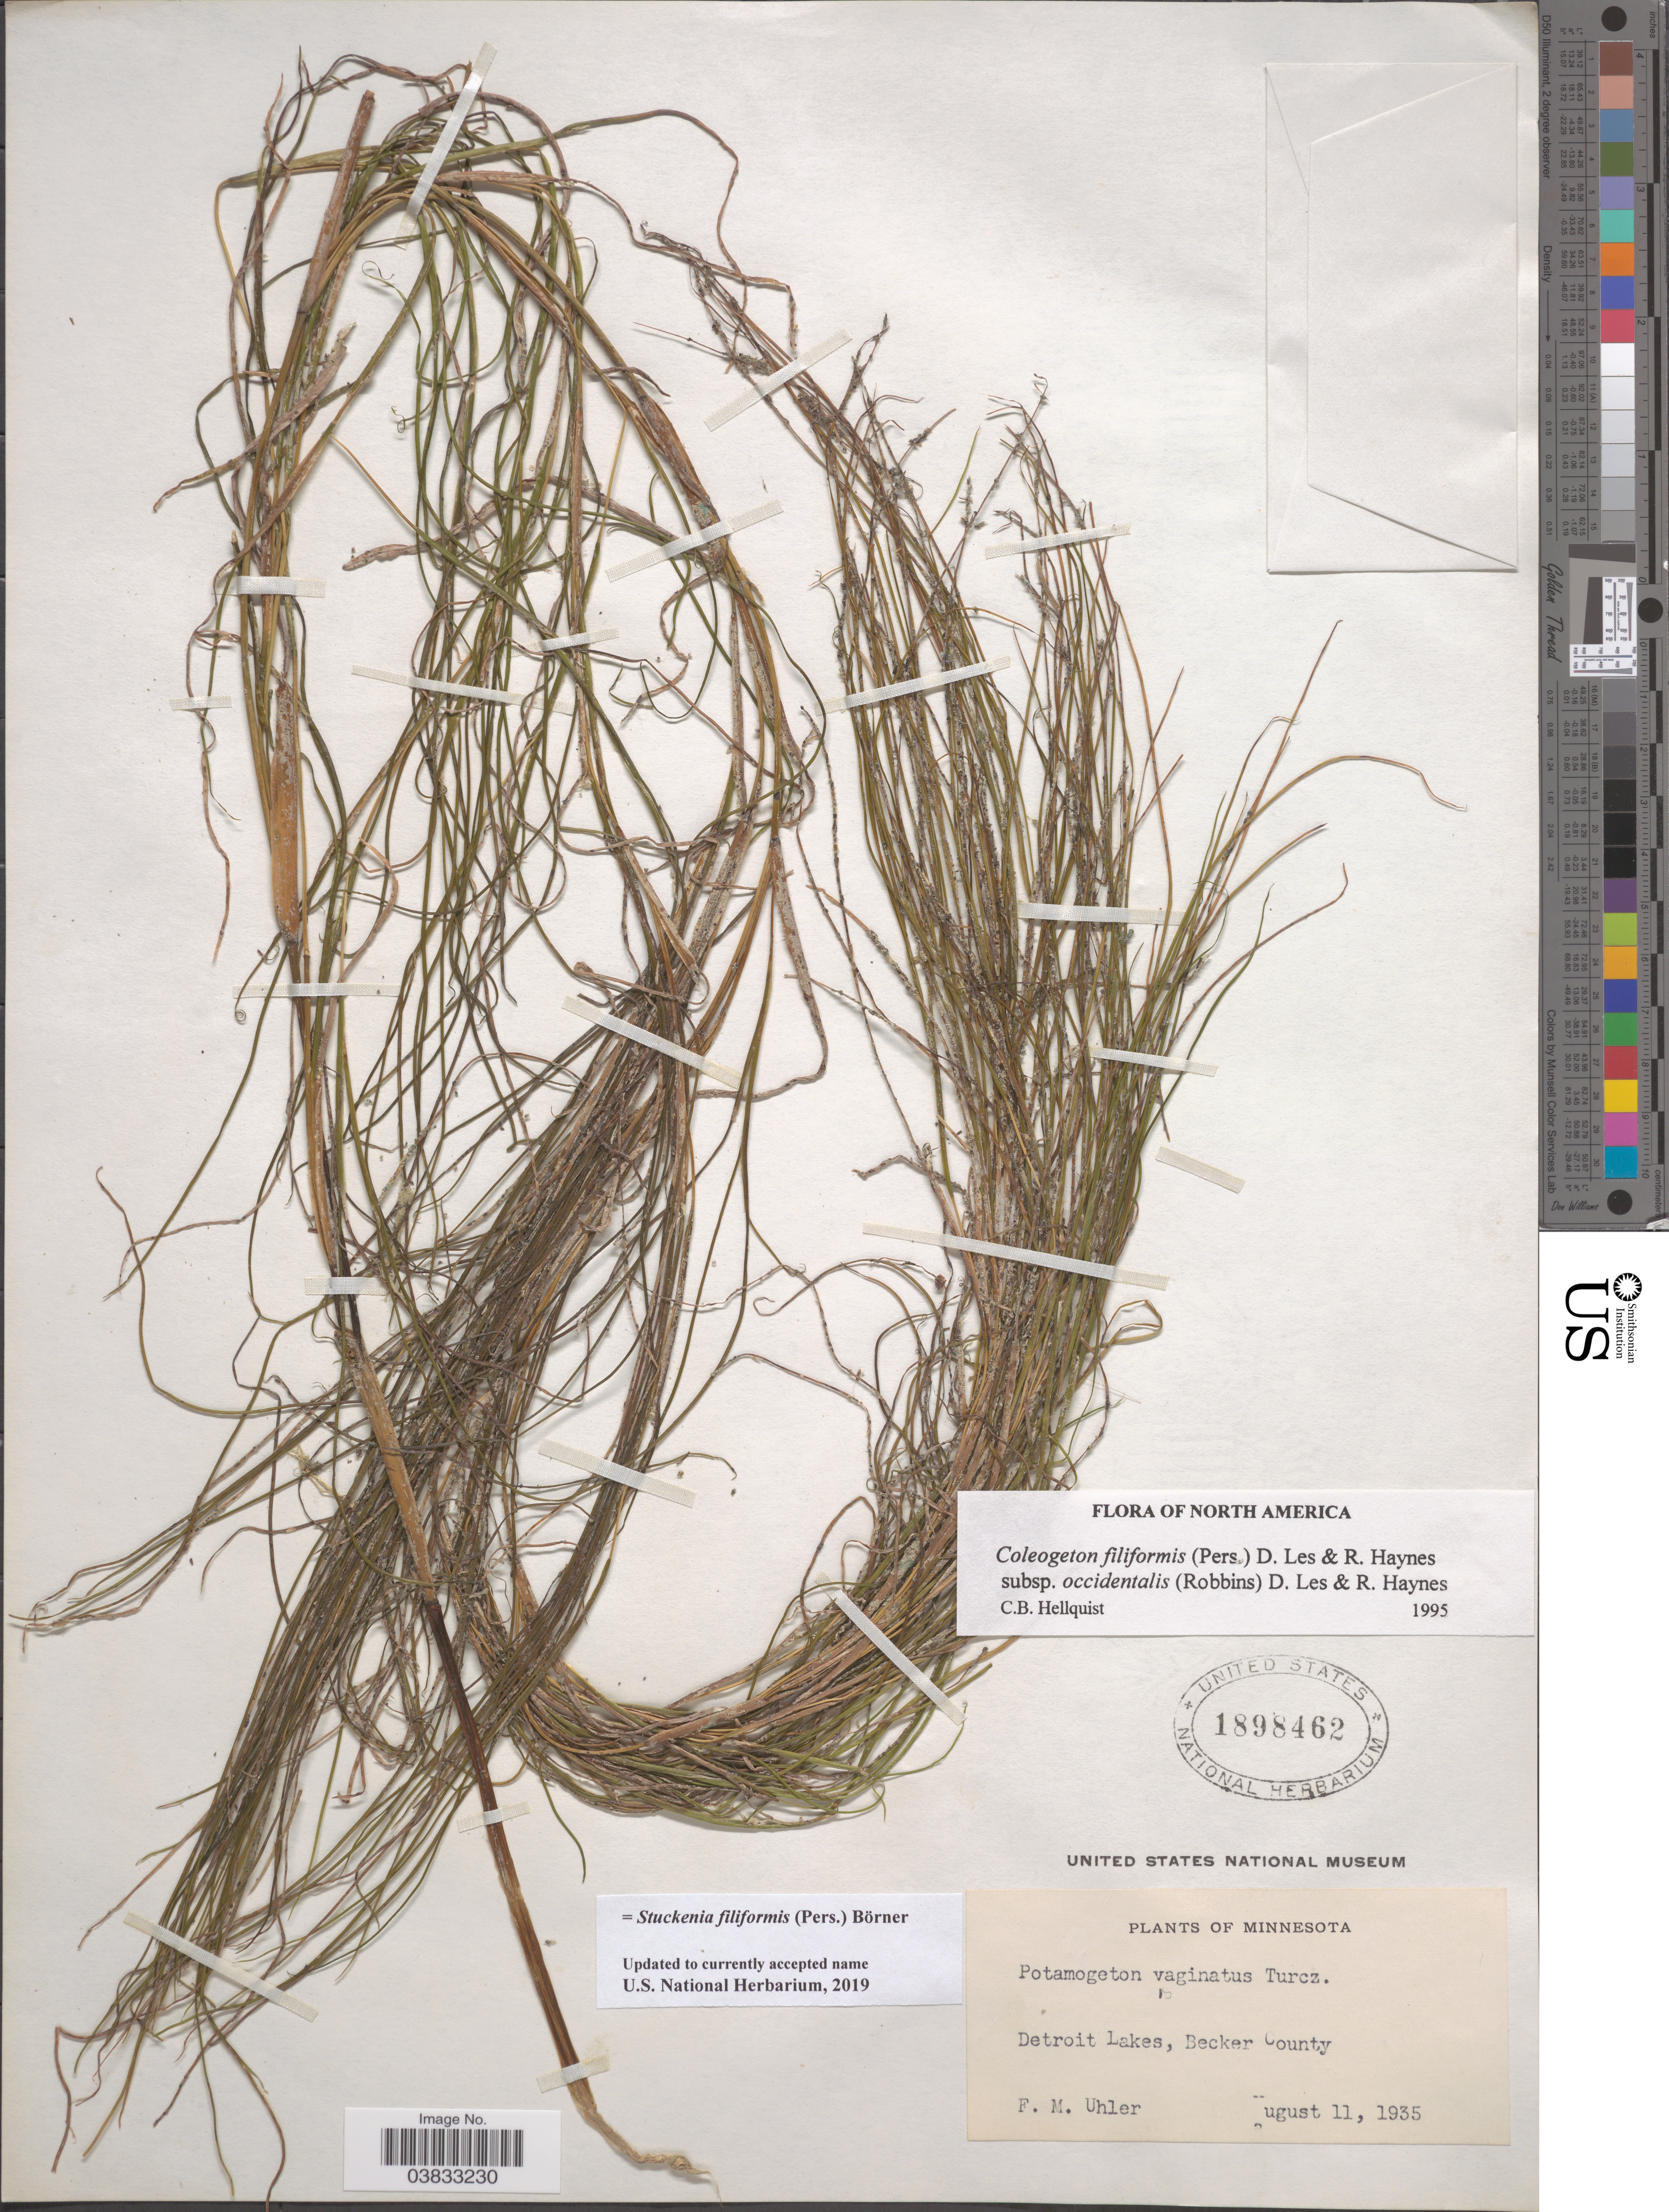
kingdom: Plantae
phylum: Tracheophyta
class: Liliopsida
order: Alismatales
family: Potamogetonaceae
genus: Stuckenia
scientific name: Stuckenia filiformis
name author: (Pers.) Börner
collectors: F. M. Uhler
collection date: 1935-08-11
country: United States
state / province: Minnesota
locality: Detroit Lake, Becker County.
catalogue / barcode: US 1898462